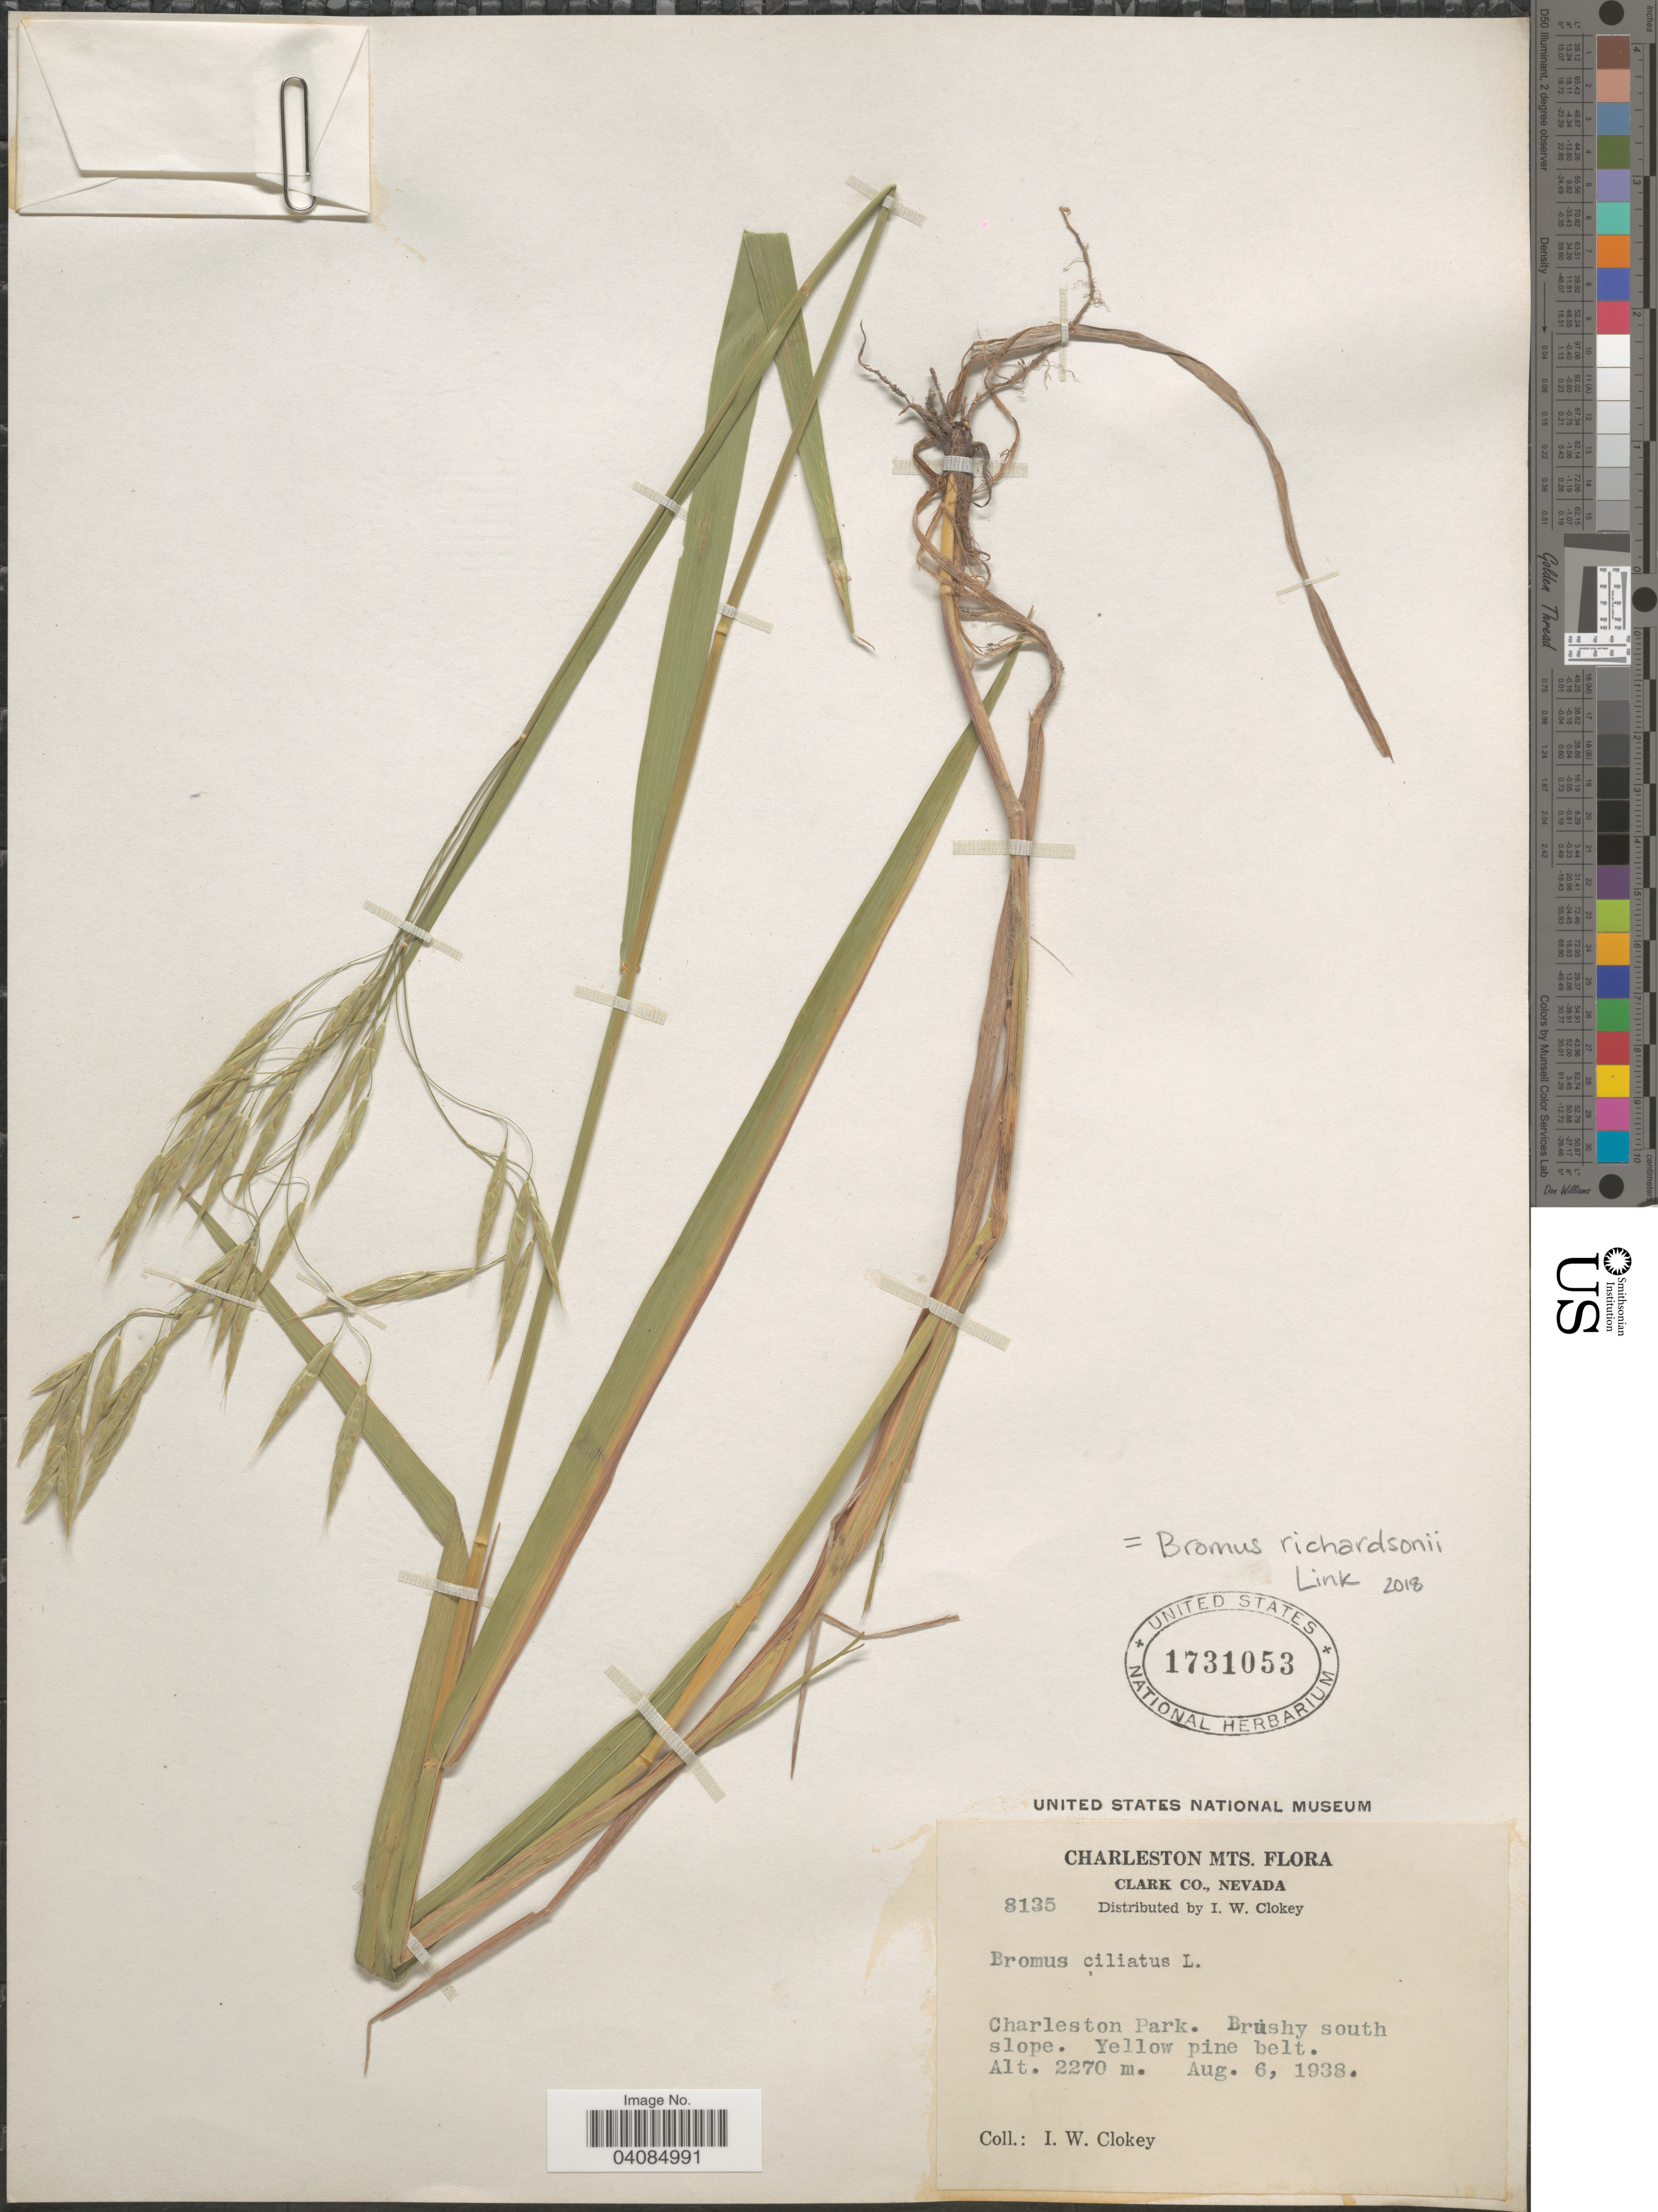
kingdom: Plantae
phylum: Tracheophyta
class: Liliopsida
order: Poales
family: Poaceae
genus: Bromus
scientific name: Bromus racemosus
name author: L.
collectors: I. W. Clokey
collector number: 8135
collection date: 1938-08-06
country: United States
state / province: Nevada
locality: Charleston Mts. Clark Co. Charleston Park. Brushy south slope. Yellow pine belt.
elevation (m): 2270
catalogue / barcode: US 1731053